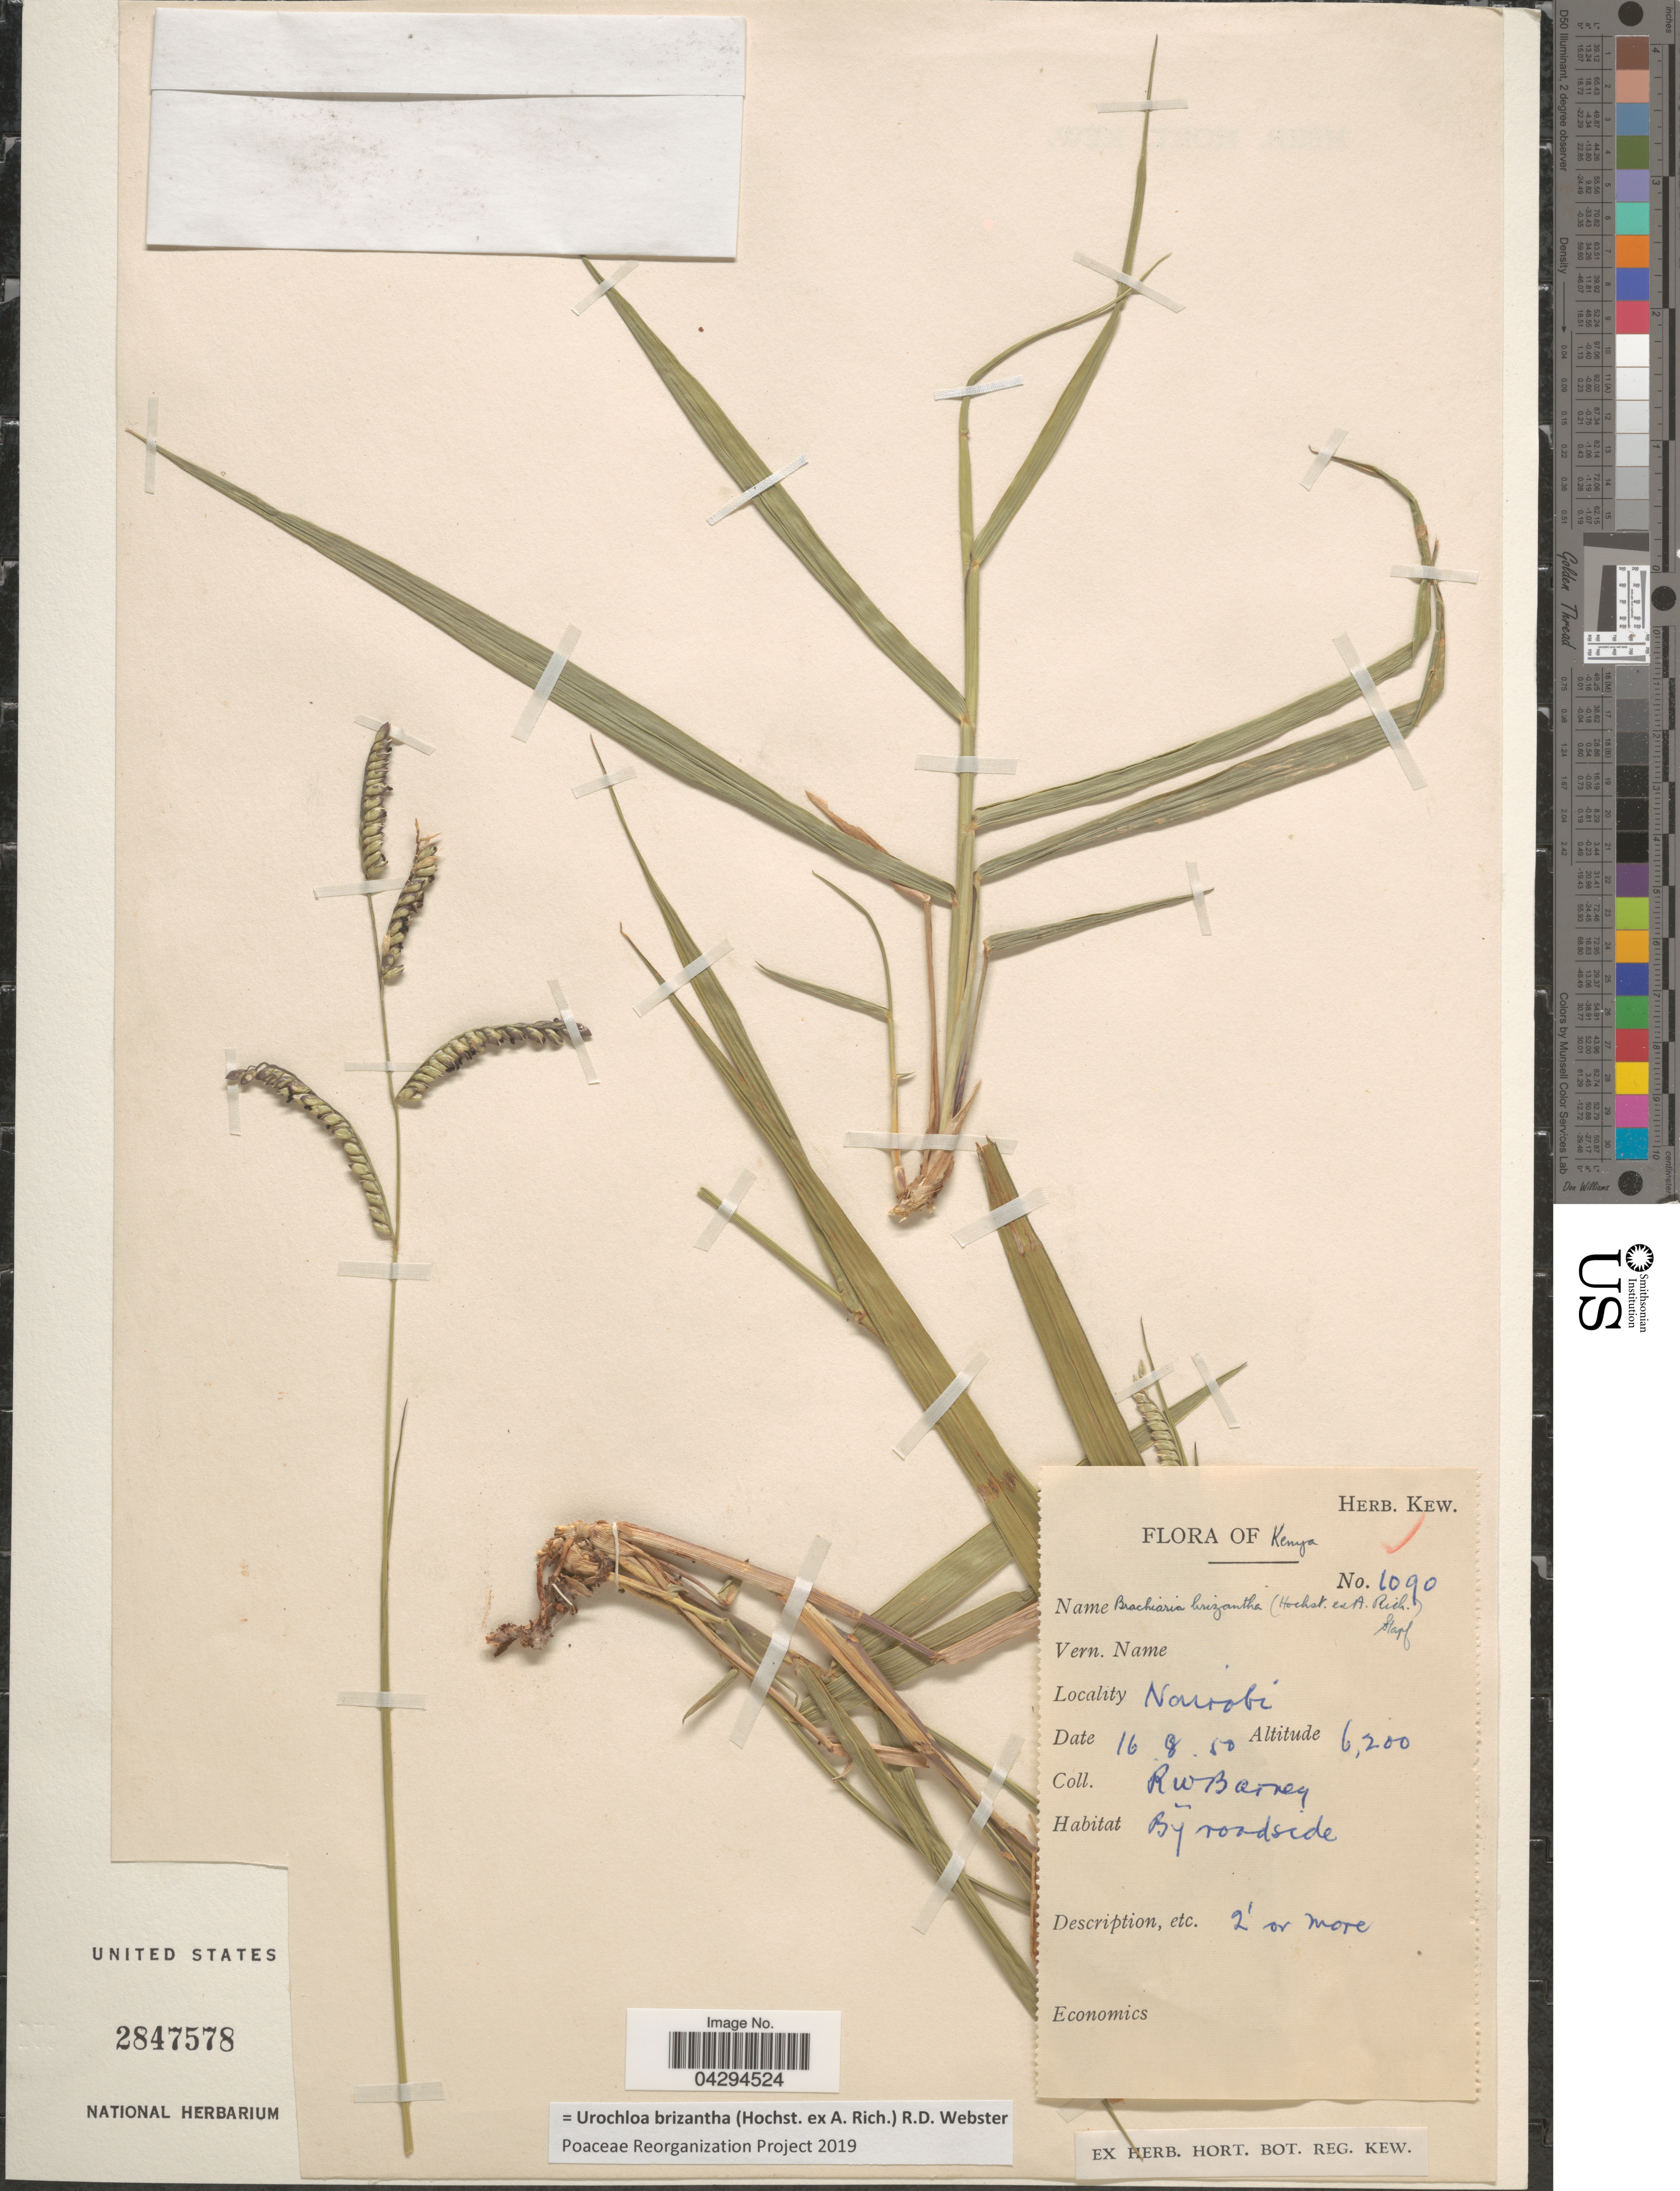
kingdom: Plantae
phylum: Tracheophyta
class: Liliopsida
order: Poales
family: Poaceae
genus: Urochloa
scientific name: Urochloa brizantha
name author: (Hochst. ex A. Rich.) R.D. Webster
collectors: R. Barney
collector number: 1090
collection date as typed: Transcribed d/m/y: 16/8/50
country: Kenya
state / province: Nairobi Area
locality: Nairobi. By roadside.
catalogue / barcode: US 2847578